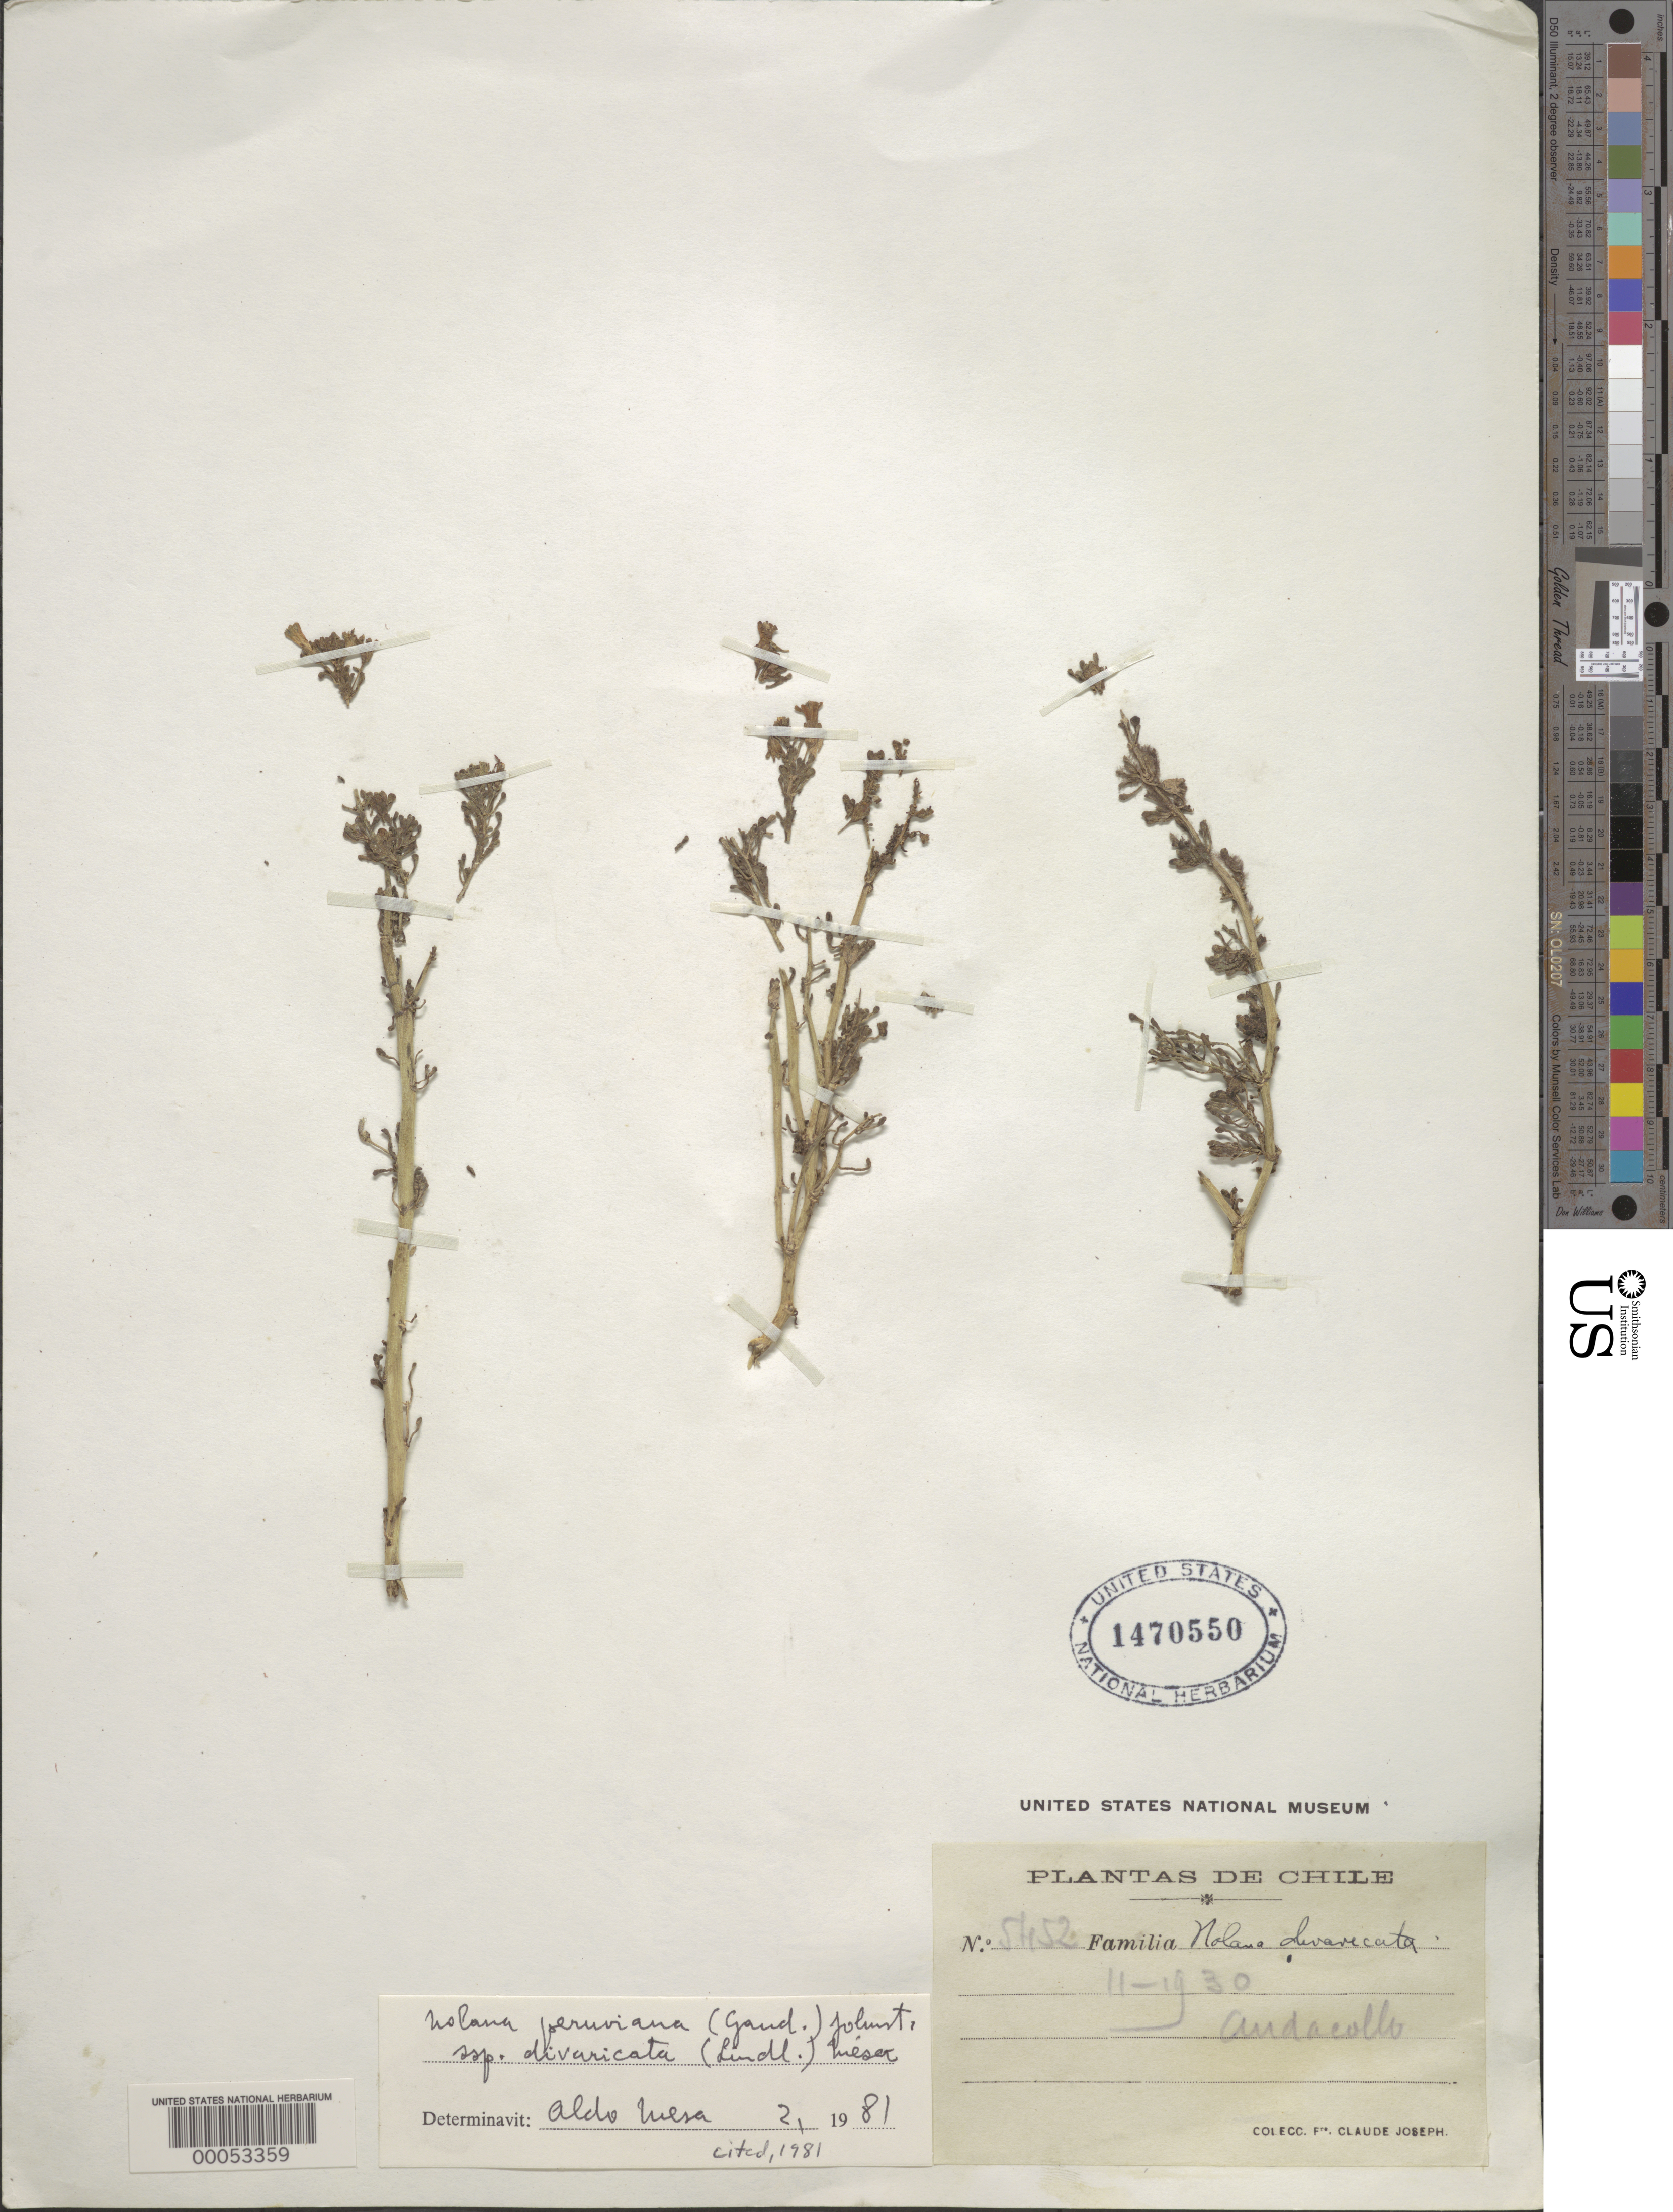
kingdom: Plantae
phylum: Tracheophyta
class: Magnoliopsida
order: Solanales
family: Solanaceae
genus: Nolana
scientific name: Nolana peruviana subsp. divaricata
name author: (Lindl.) Mesa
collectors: Bro. Claude-Joseph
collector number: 5452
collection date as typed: Nov 1930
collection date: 1930-11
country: Chile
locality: Andacollo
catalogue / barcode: US 1470550